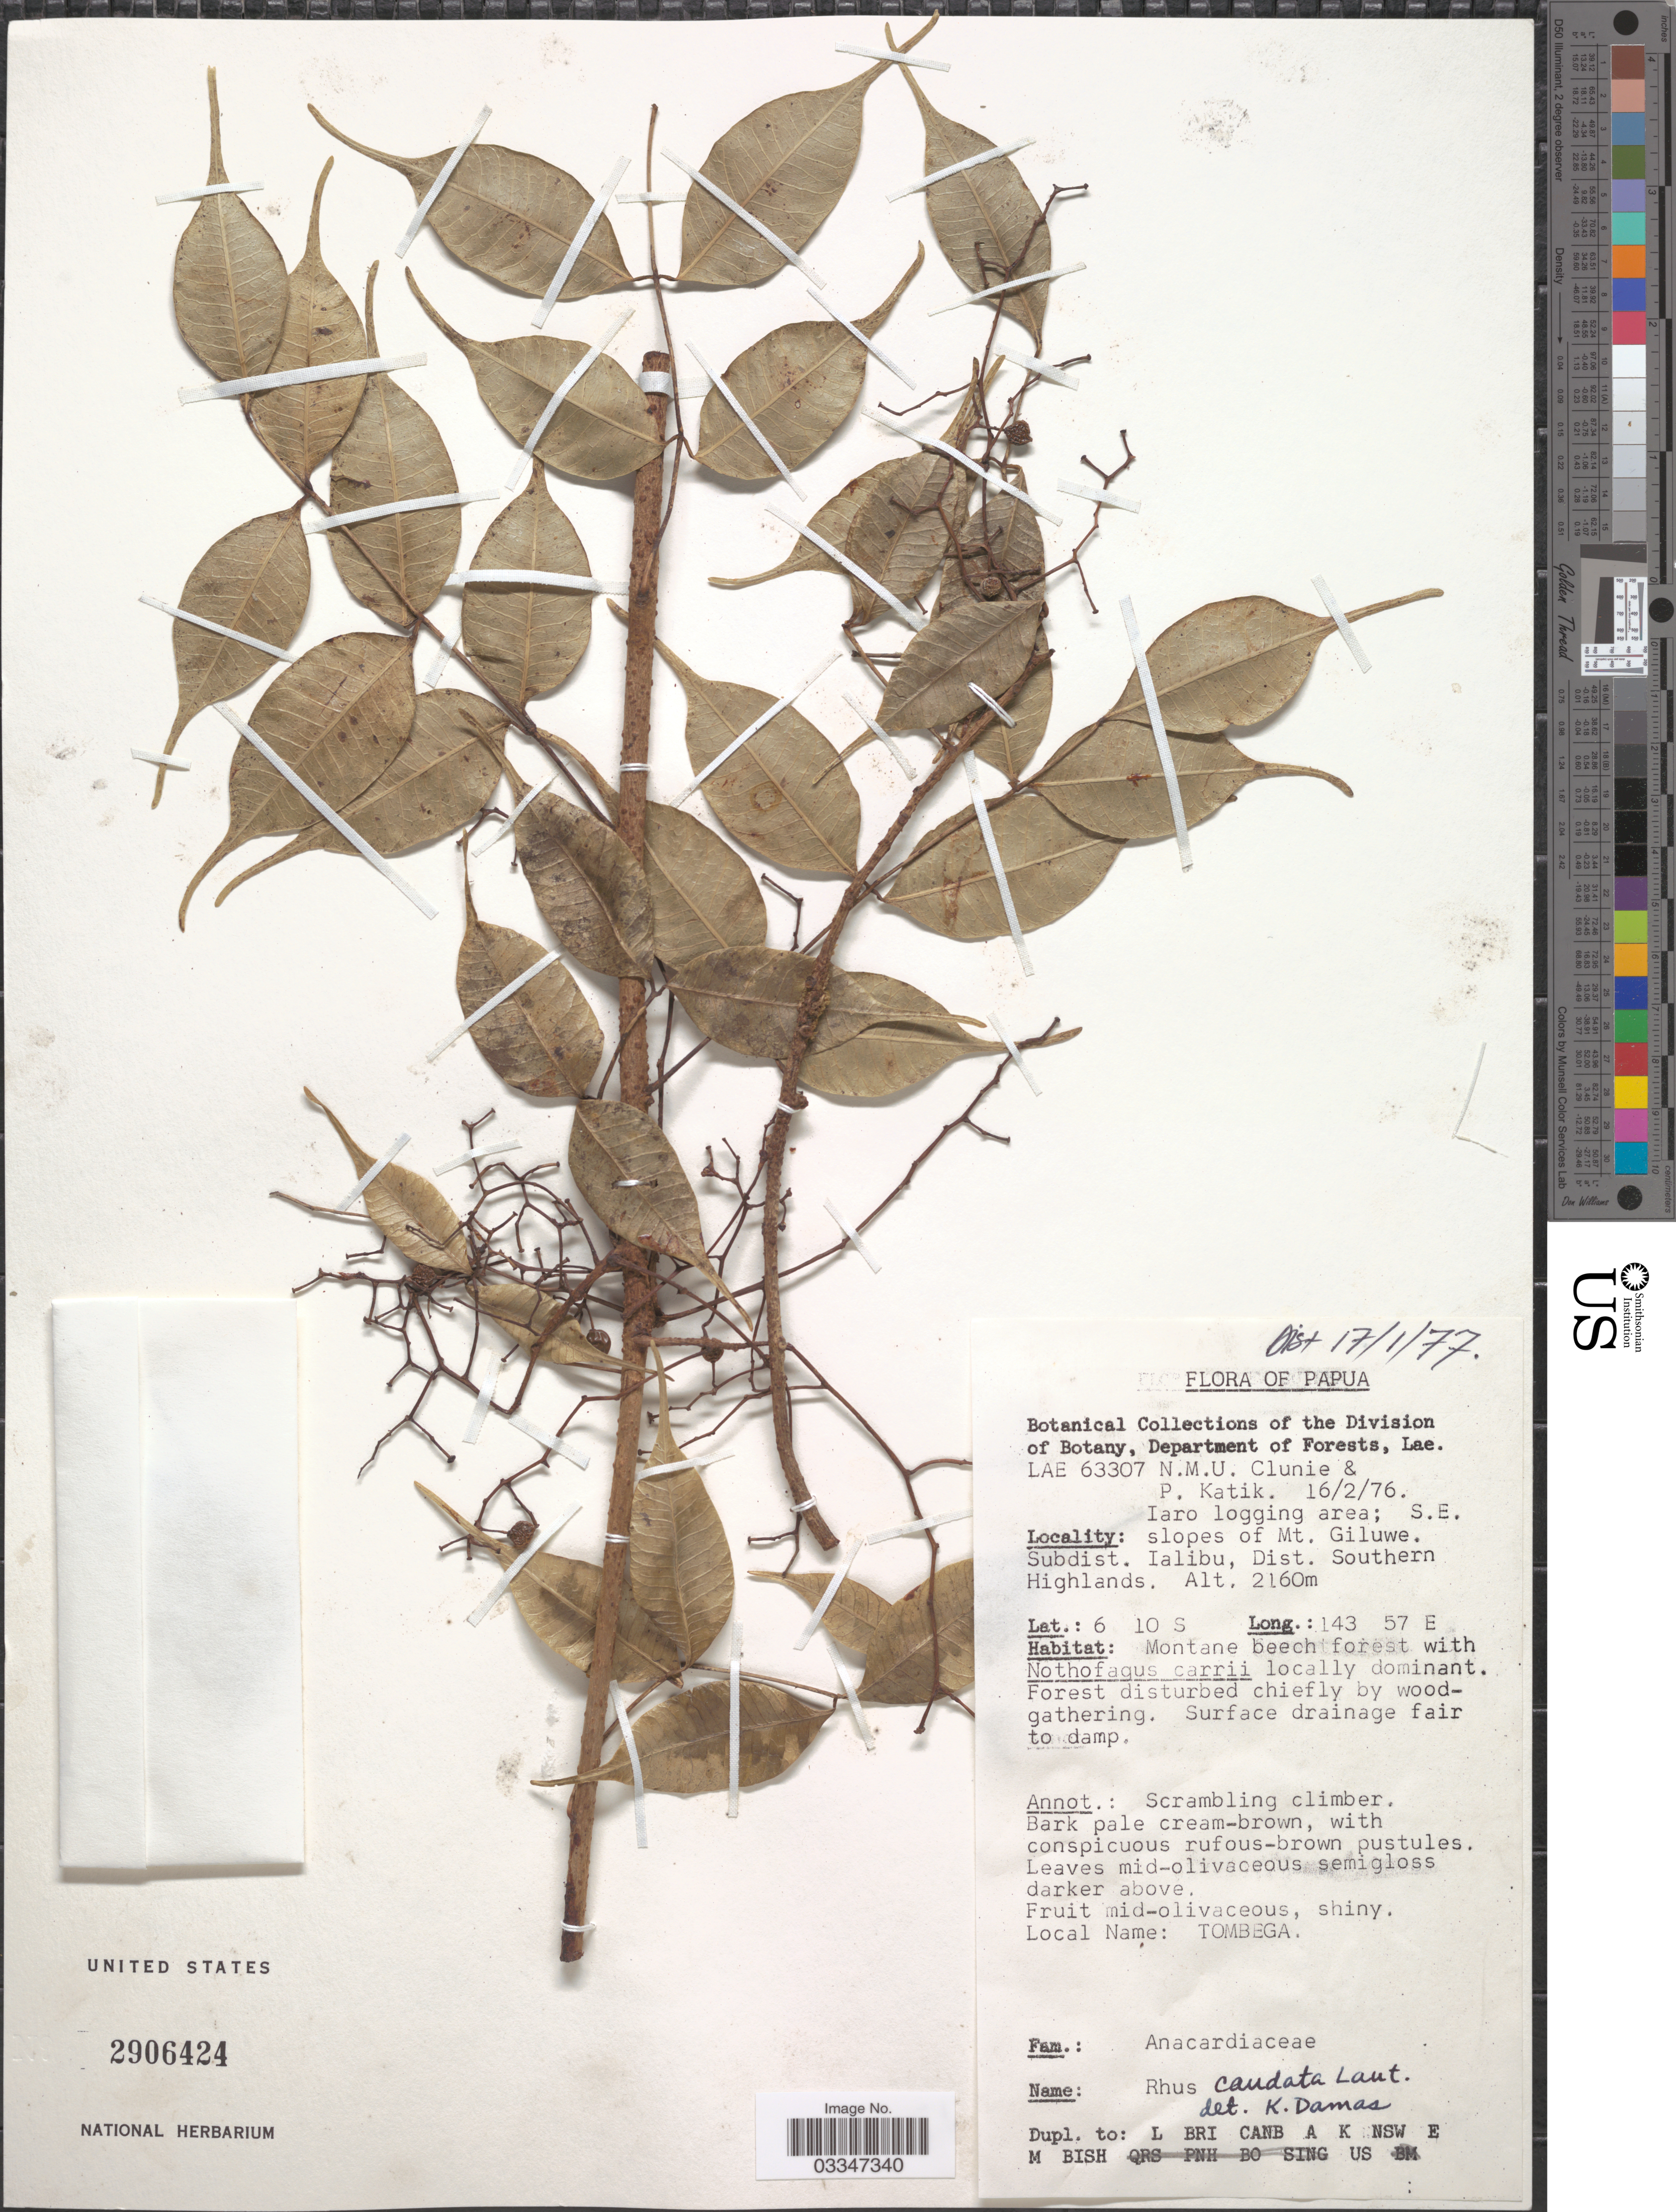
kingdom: Plantae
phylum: Tracheophyta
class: Magnoliopsida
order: Sapindales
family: Anacardiaceae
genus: Toxicodendron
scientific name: Toxicodendron dalyanum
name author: J.D. Mitch. et al.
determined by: Mitchell, John D.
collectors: N.M.U. Clunie & P. Katik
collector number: LAE 63307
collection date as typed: Transcribed d/m/y: 16/2/76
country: Papua New Guinea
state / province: Southern Highlands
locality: Iaro logging area; S.E. slopes of Mt. Giluwe. Subdist. Ialibu, Dist. Southern Highlands.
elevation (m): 2160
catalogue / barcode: US 2906424